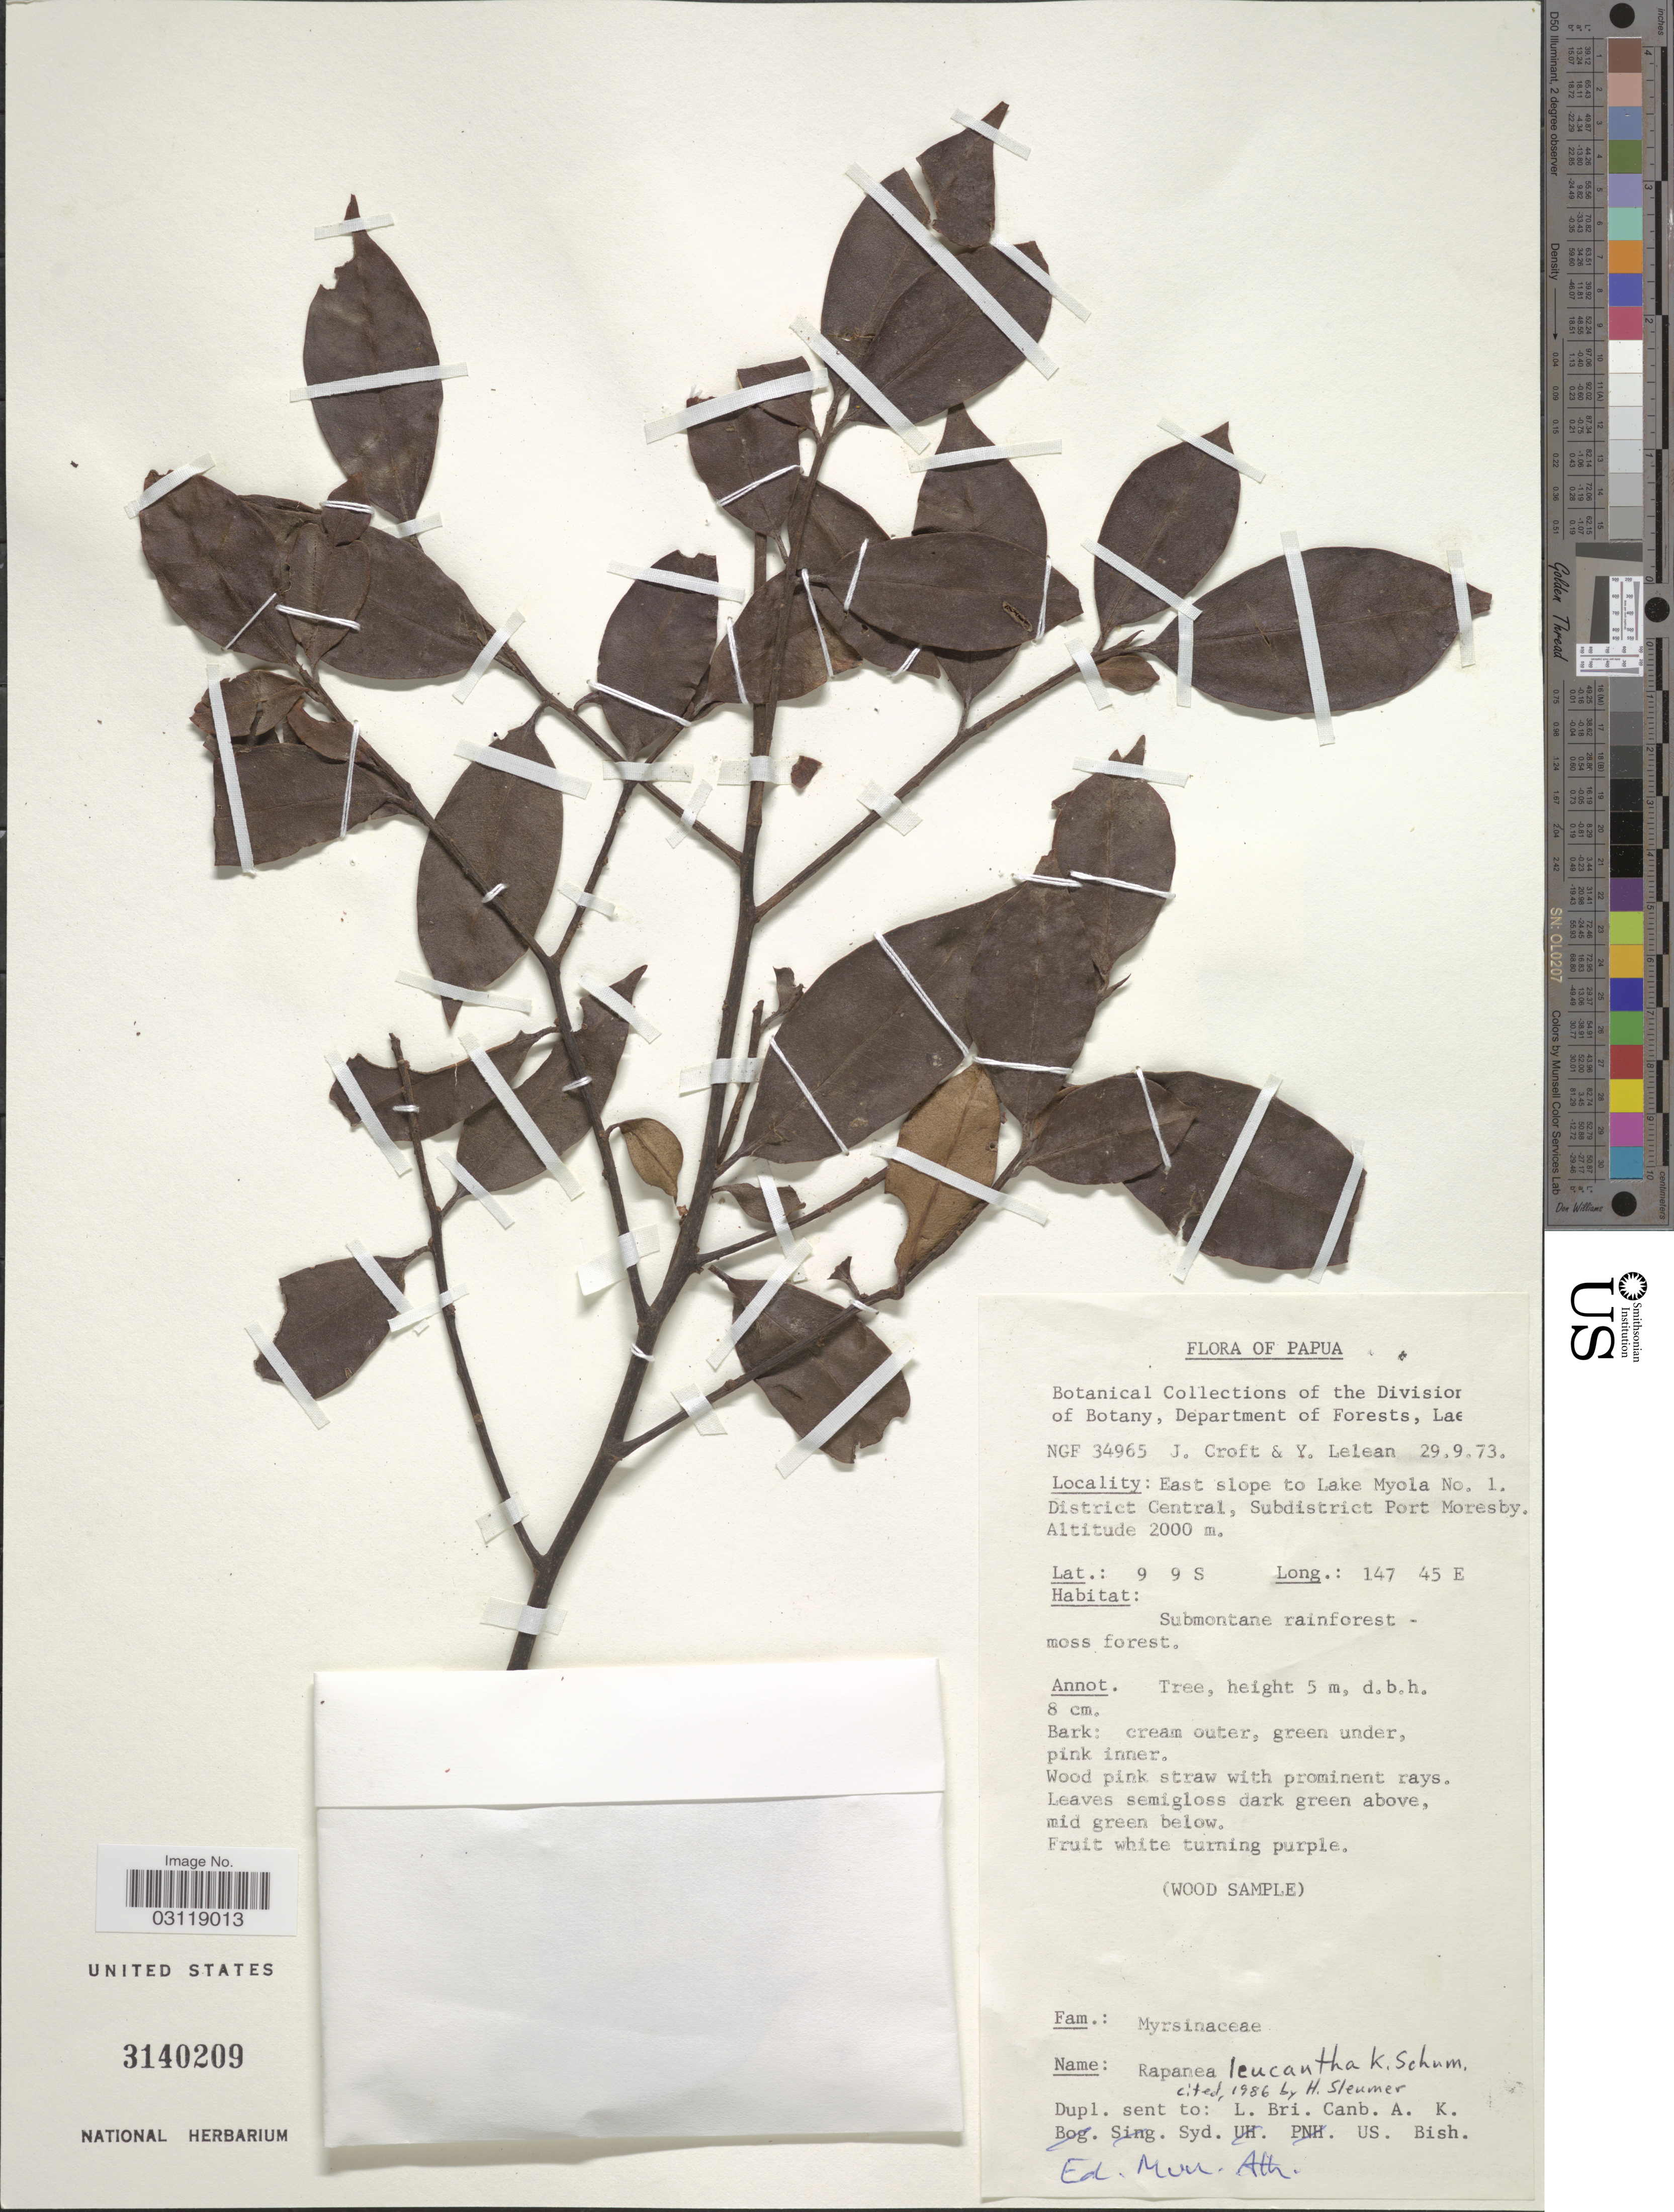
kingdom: Plantae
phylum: Tracheophyta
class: Magnoliopsida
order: Ericales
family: Primulaceae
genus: Rapanea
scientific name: Rapanea leucantha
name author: K. Schum.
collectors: J. Croft & Y. Lelean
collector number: NGF34965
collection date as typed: Transcribed d/m/y: 29/9/73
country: Papua New Guinea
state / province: Central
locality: Papua. East slope to Lake Myola No. 1. District Central, Subdistrict Port Moresby.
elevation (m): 2000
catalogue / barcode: US 3140209